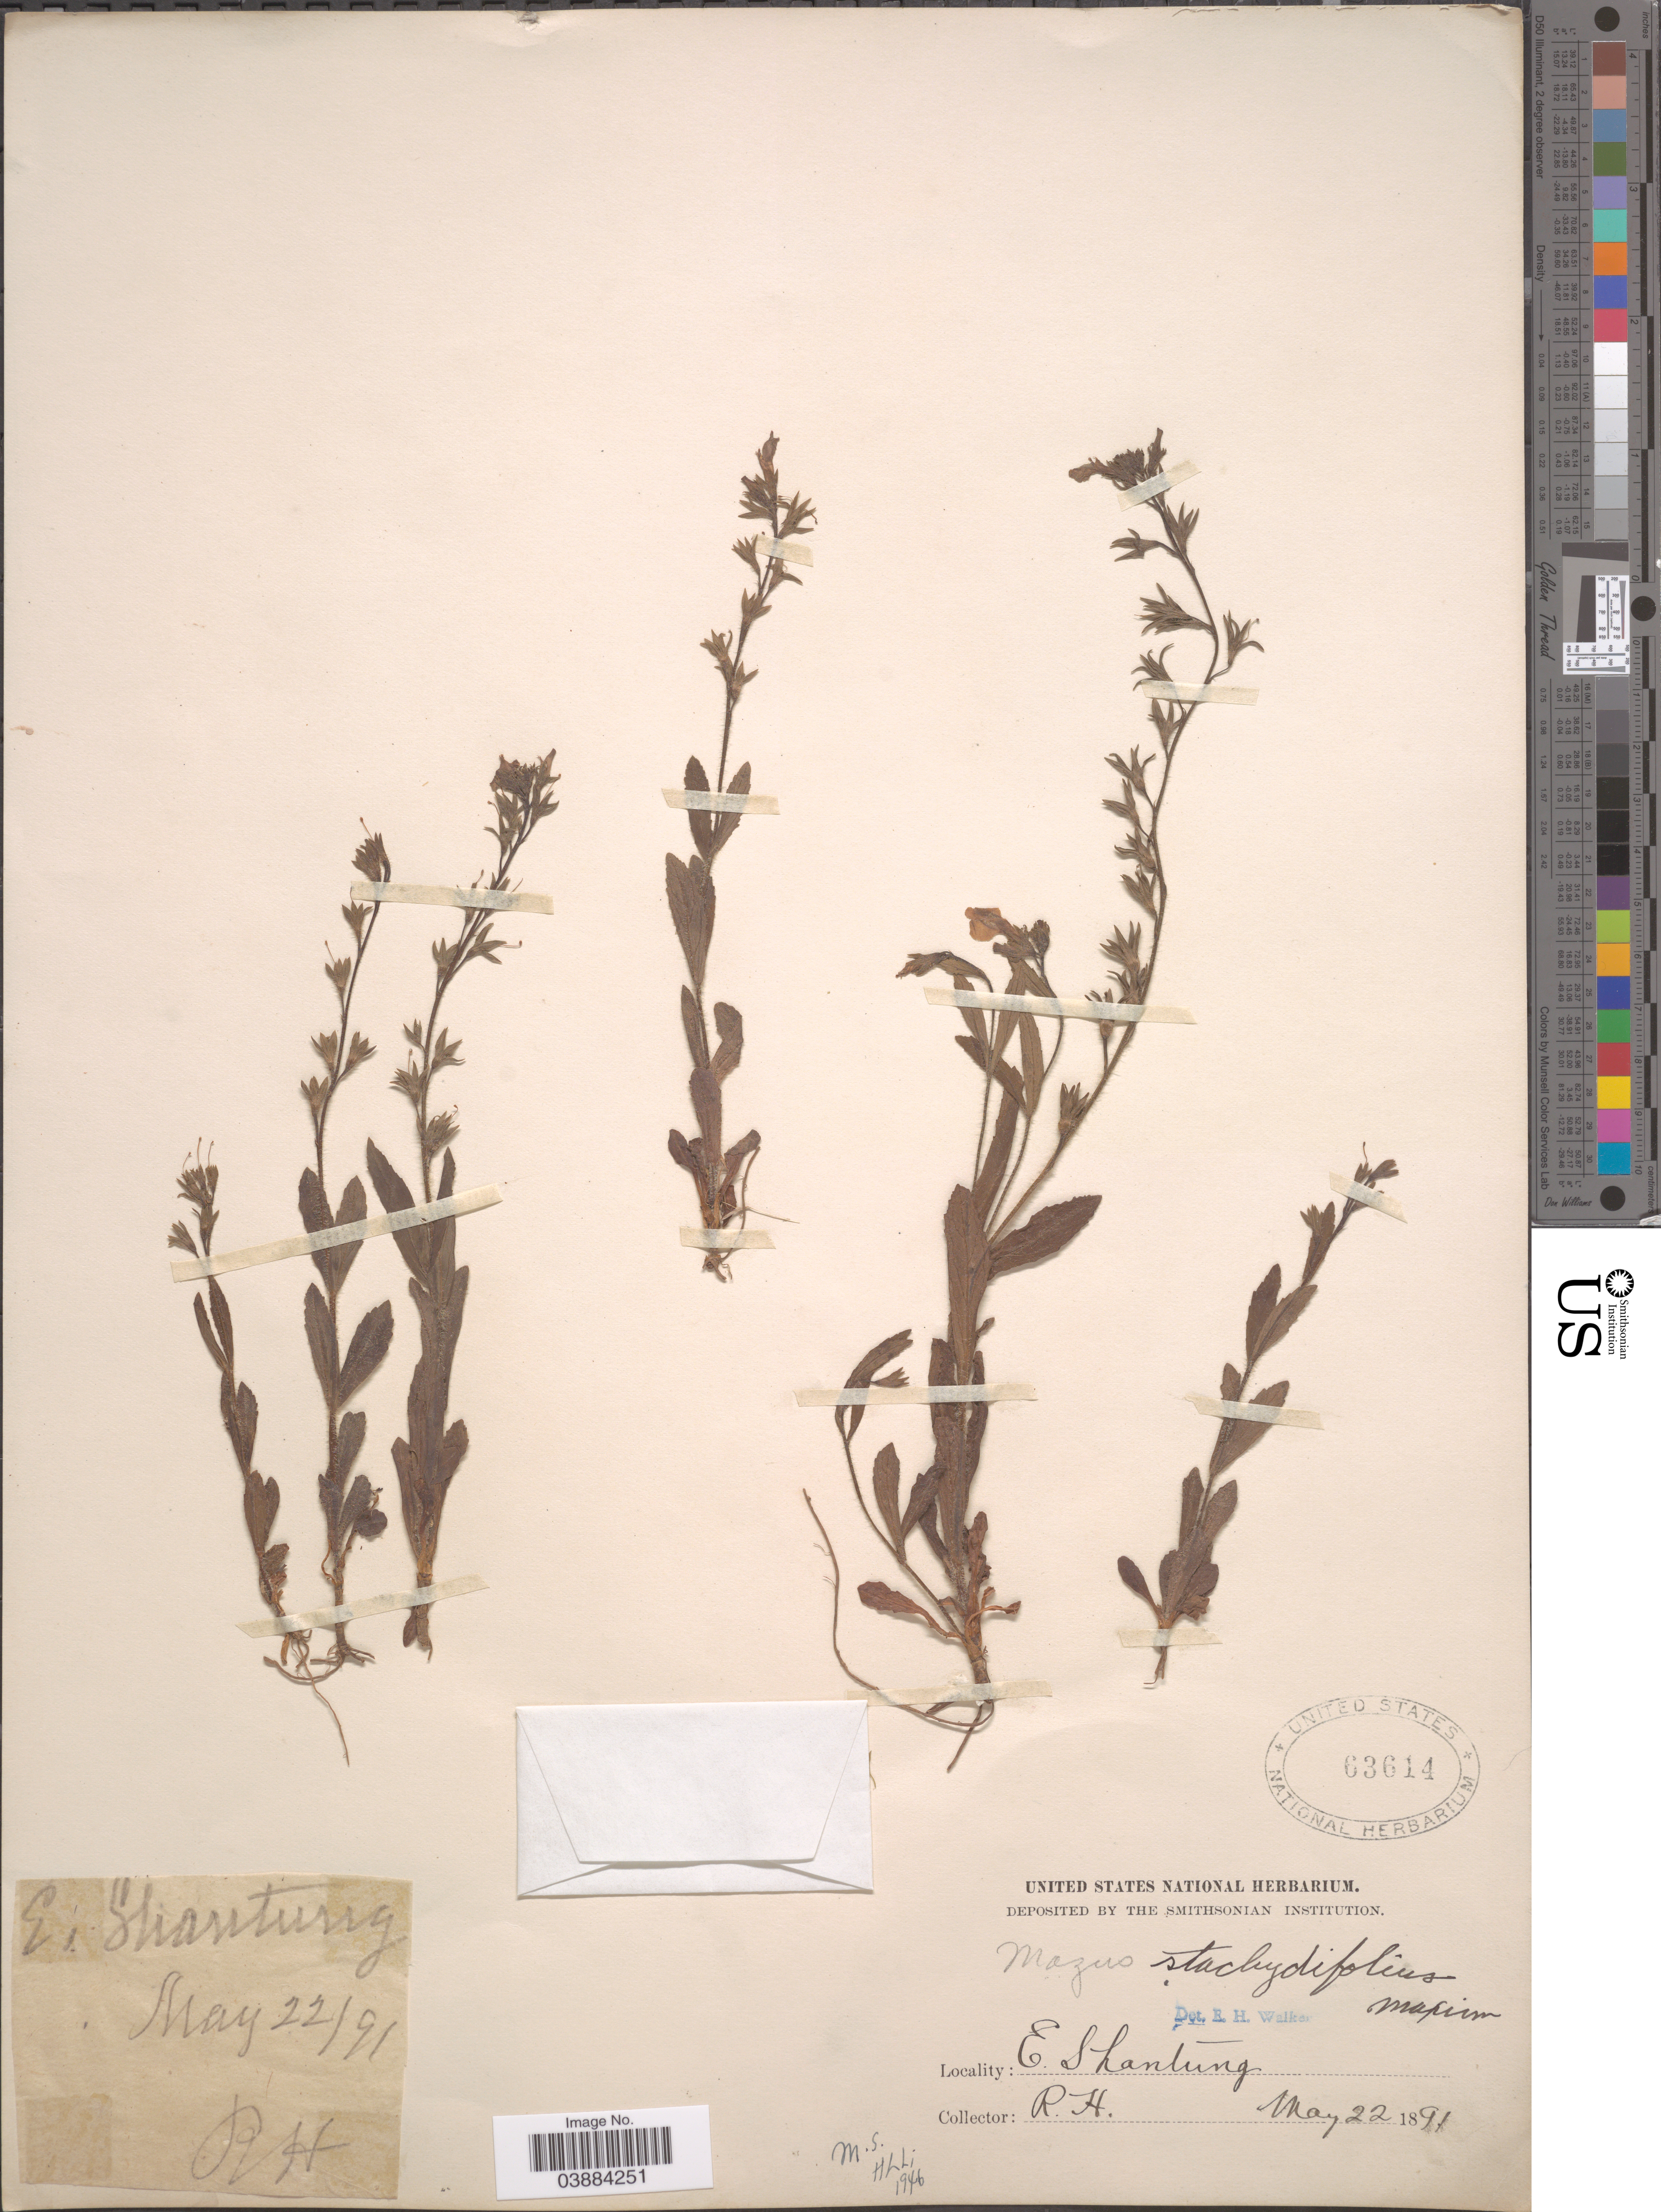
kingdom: Plantae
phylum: Tracheophyta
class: Magnoliopsida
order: Lamiales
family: Mazaceae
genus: Mazus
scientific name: Mazus stachydifolius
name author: (Turcz.) Maxim.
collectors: R.H.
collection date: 1891-05-22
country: China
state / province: Shandong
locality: E. Shantung.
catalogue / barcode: US 63614